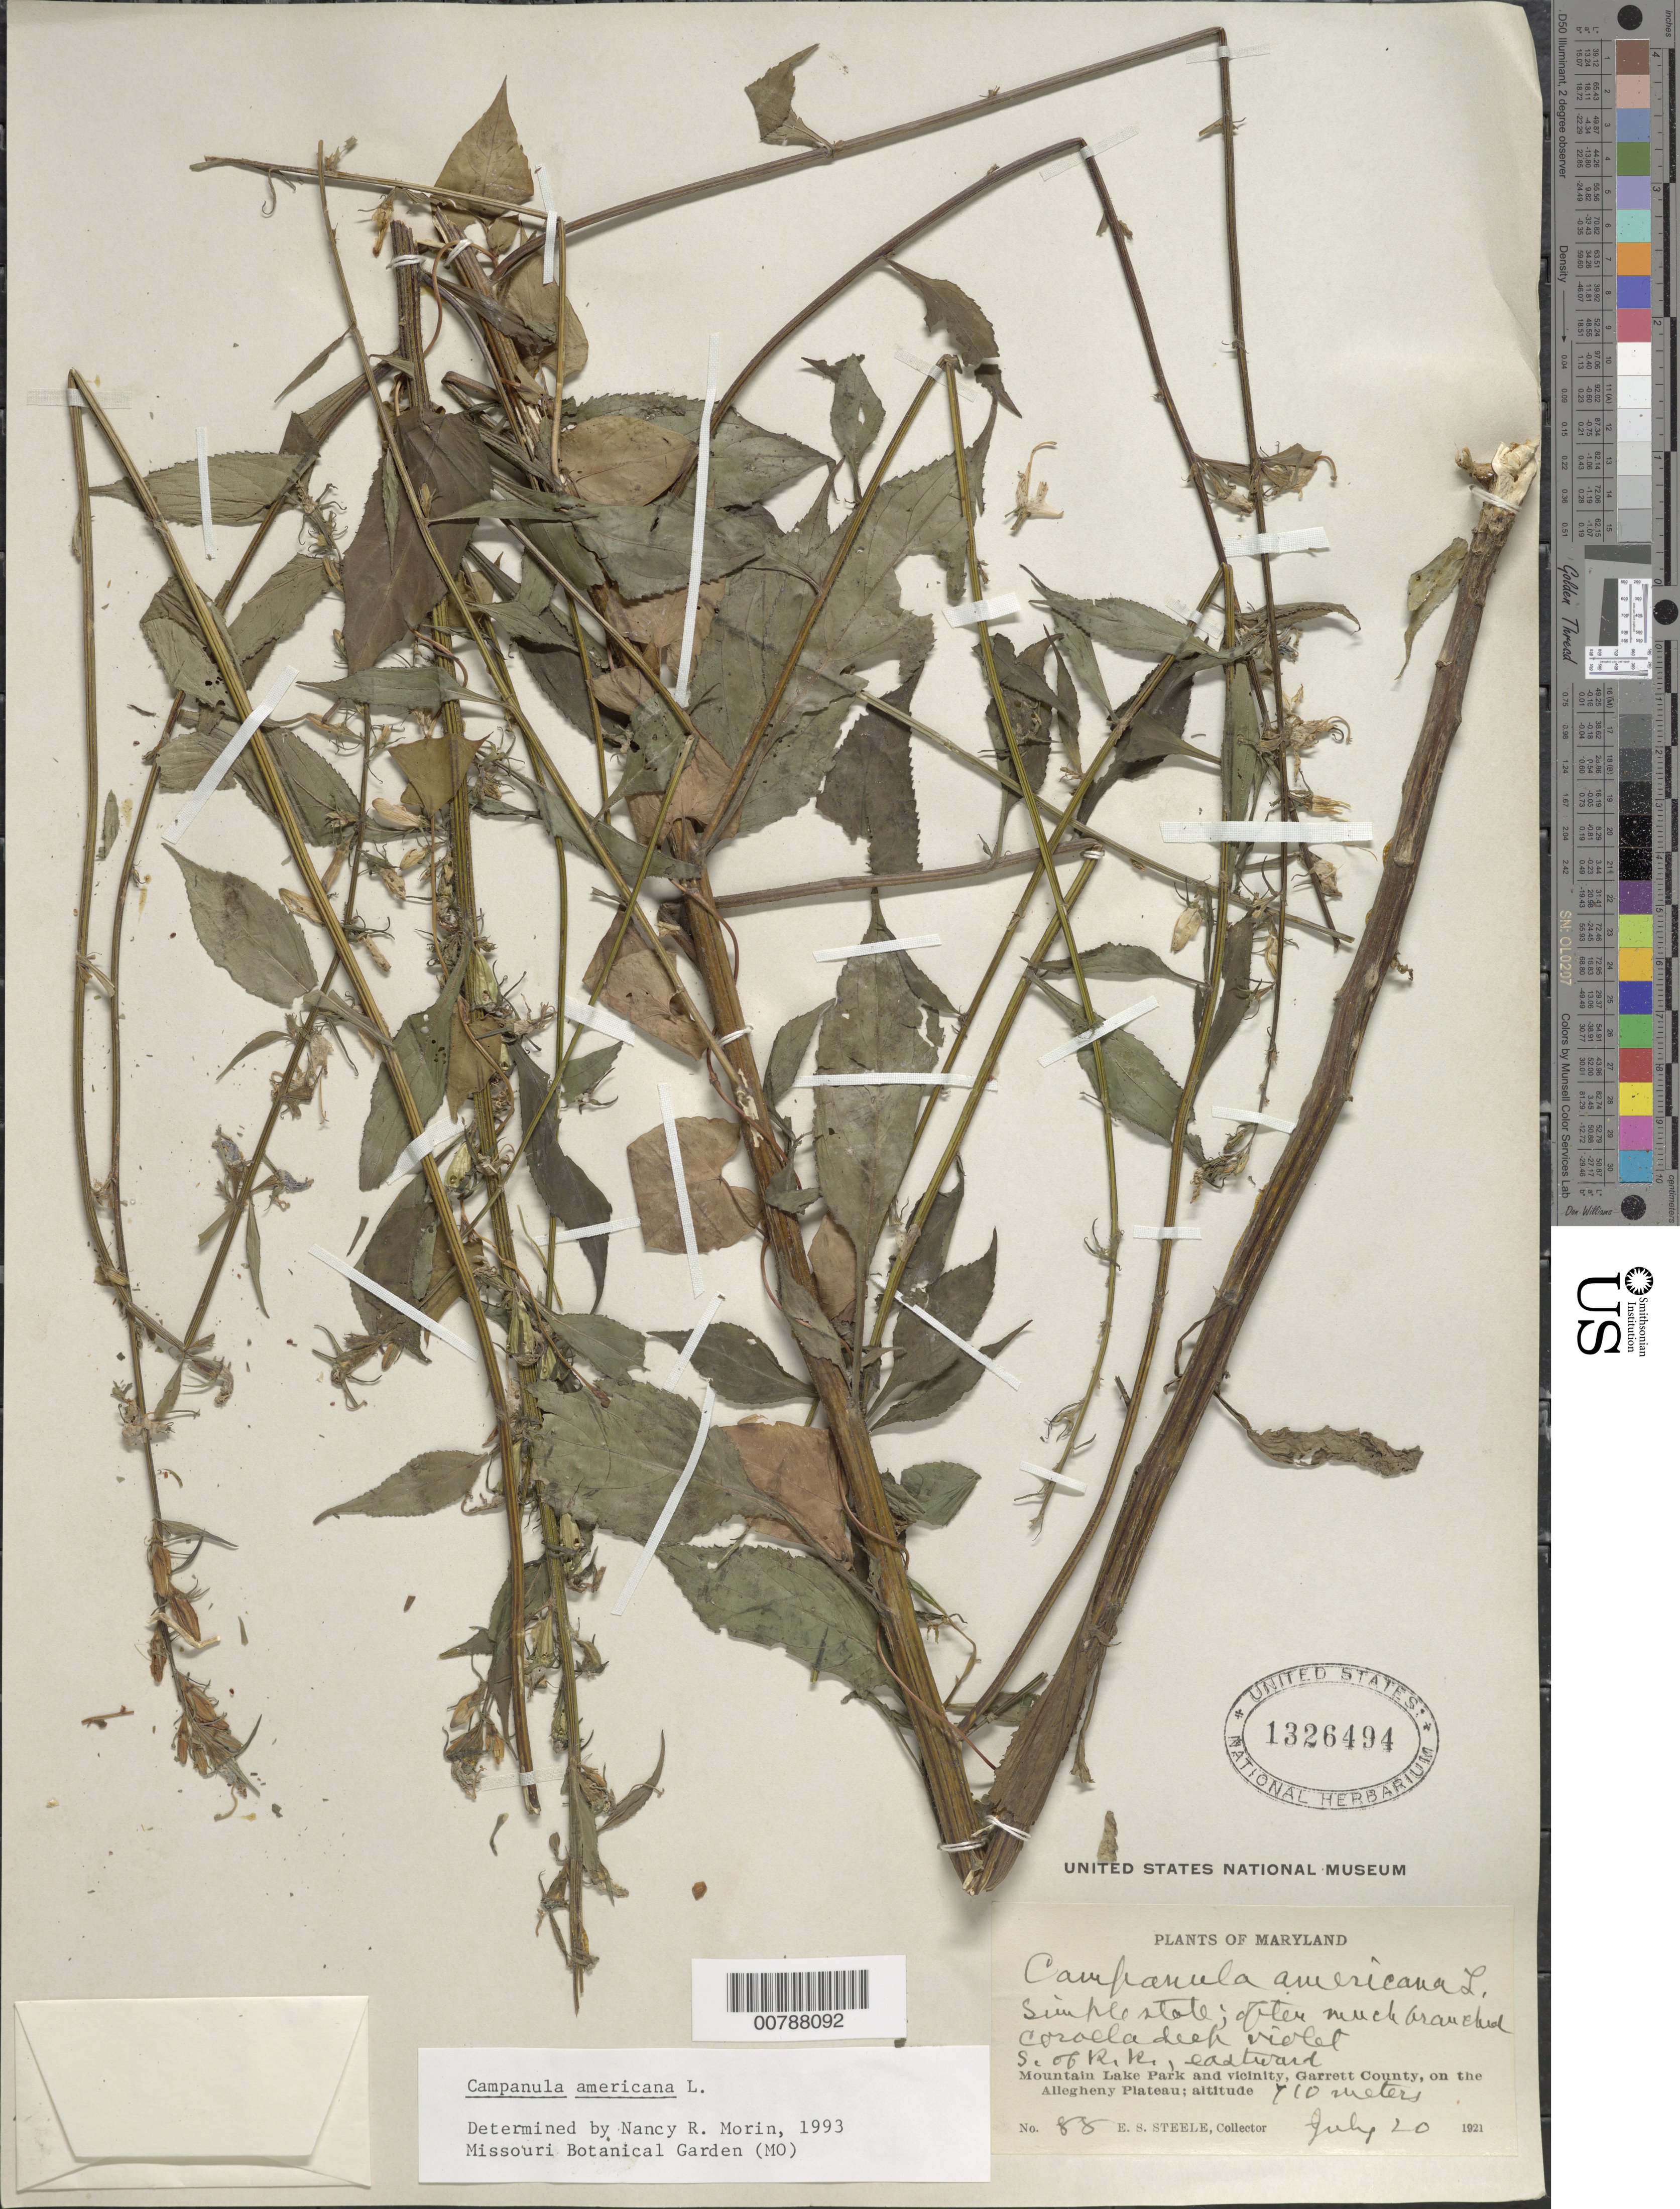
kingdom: Plantae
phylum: Tracheophyta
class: Magnoliopsida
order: Asterales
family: Campanulaceae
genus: Campanula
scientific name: Campanula americana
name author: L.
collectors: E. Steele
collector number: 88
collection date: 1921-07-20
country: United States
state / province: Maryland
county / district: Garrett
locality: South of Railroad, eastward. Mountain Lake Park and vicinity. On the Allegheny Plateau.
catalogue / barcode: US 1326494